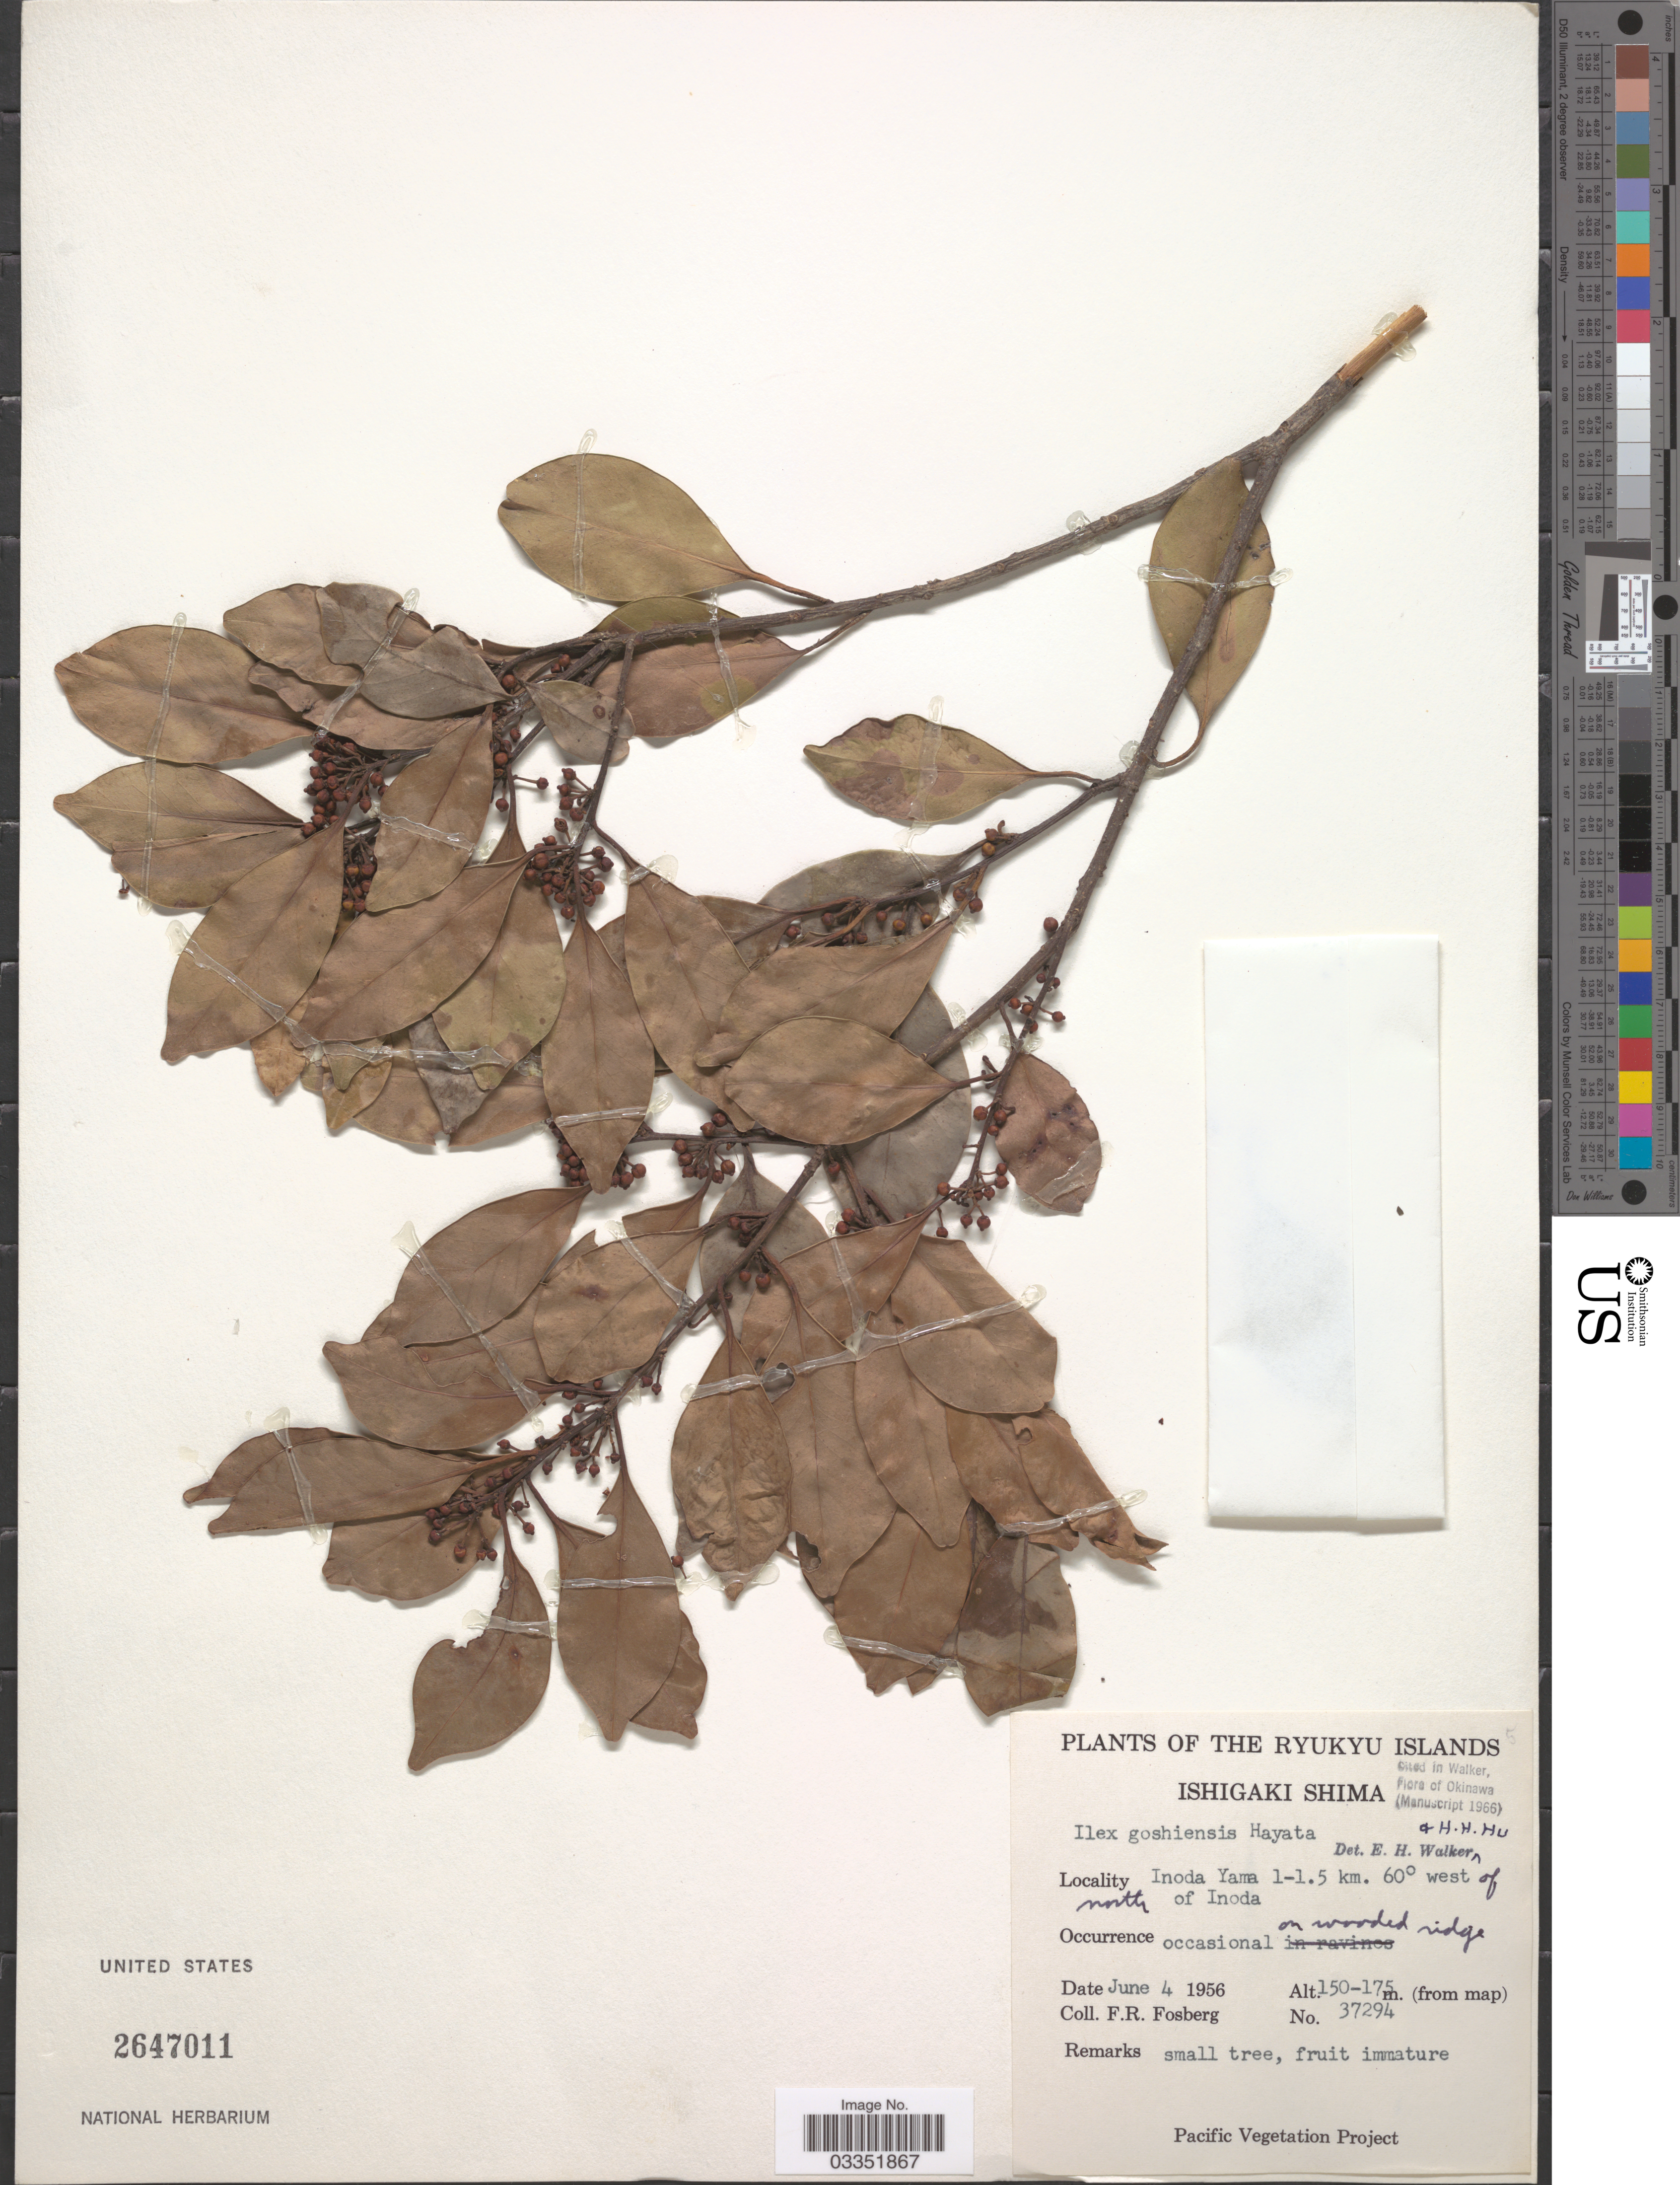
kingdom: Plantae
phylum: Tracheophyta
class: Magnoliopsida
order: Aquifoliales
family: Aquifoliaceae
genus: Ilex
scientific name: Ilex goshiensis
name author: Hayata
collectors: F. R. Fosberg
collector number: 37294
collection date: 1956-06-04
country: Japan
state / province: Okinawa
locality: The Ryukyu Islands. Ishigaki Shima. Inoda Yama 1-1.5 km. 60° west of north of Inoda.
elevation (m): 150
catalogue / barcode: US 2647011